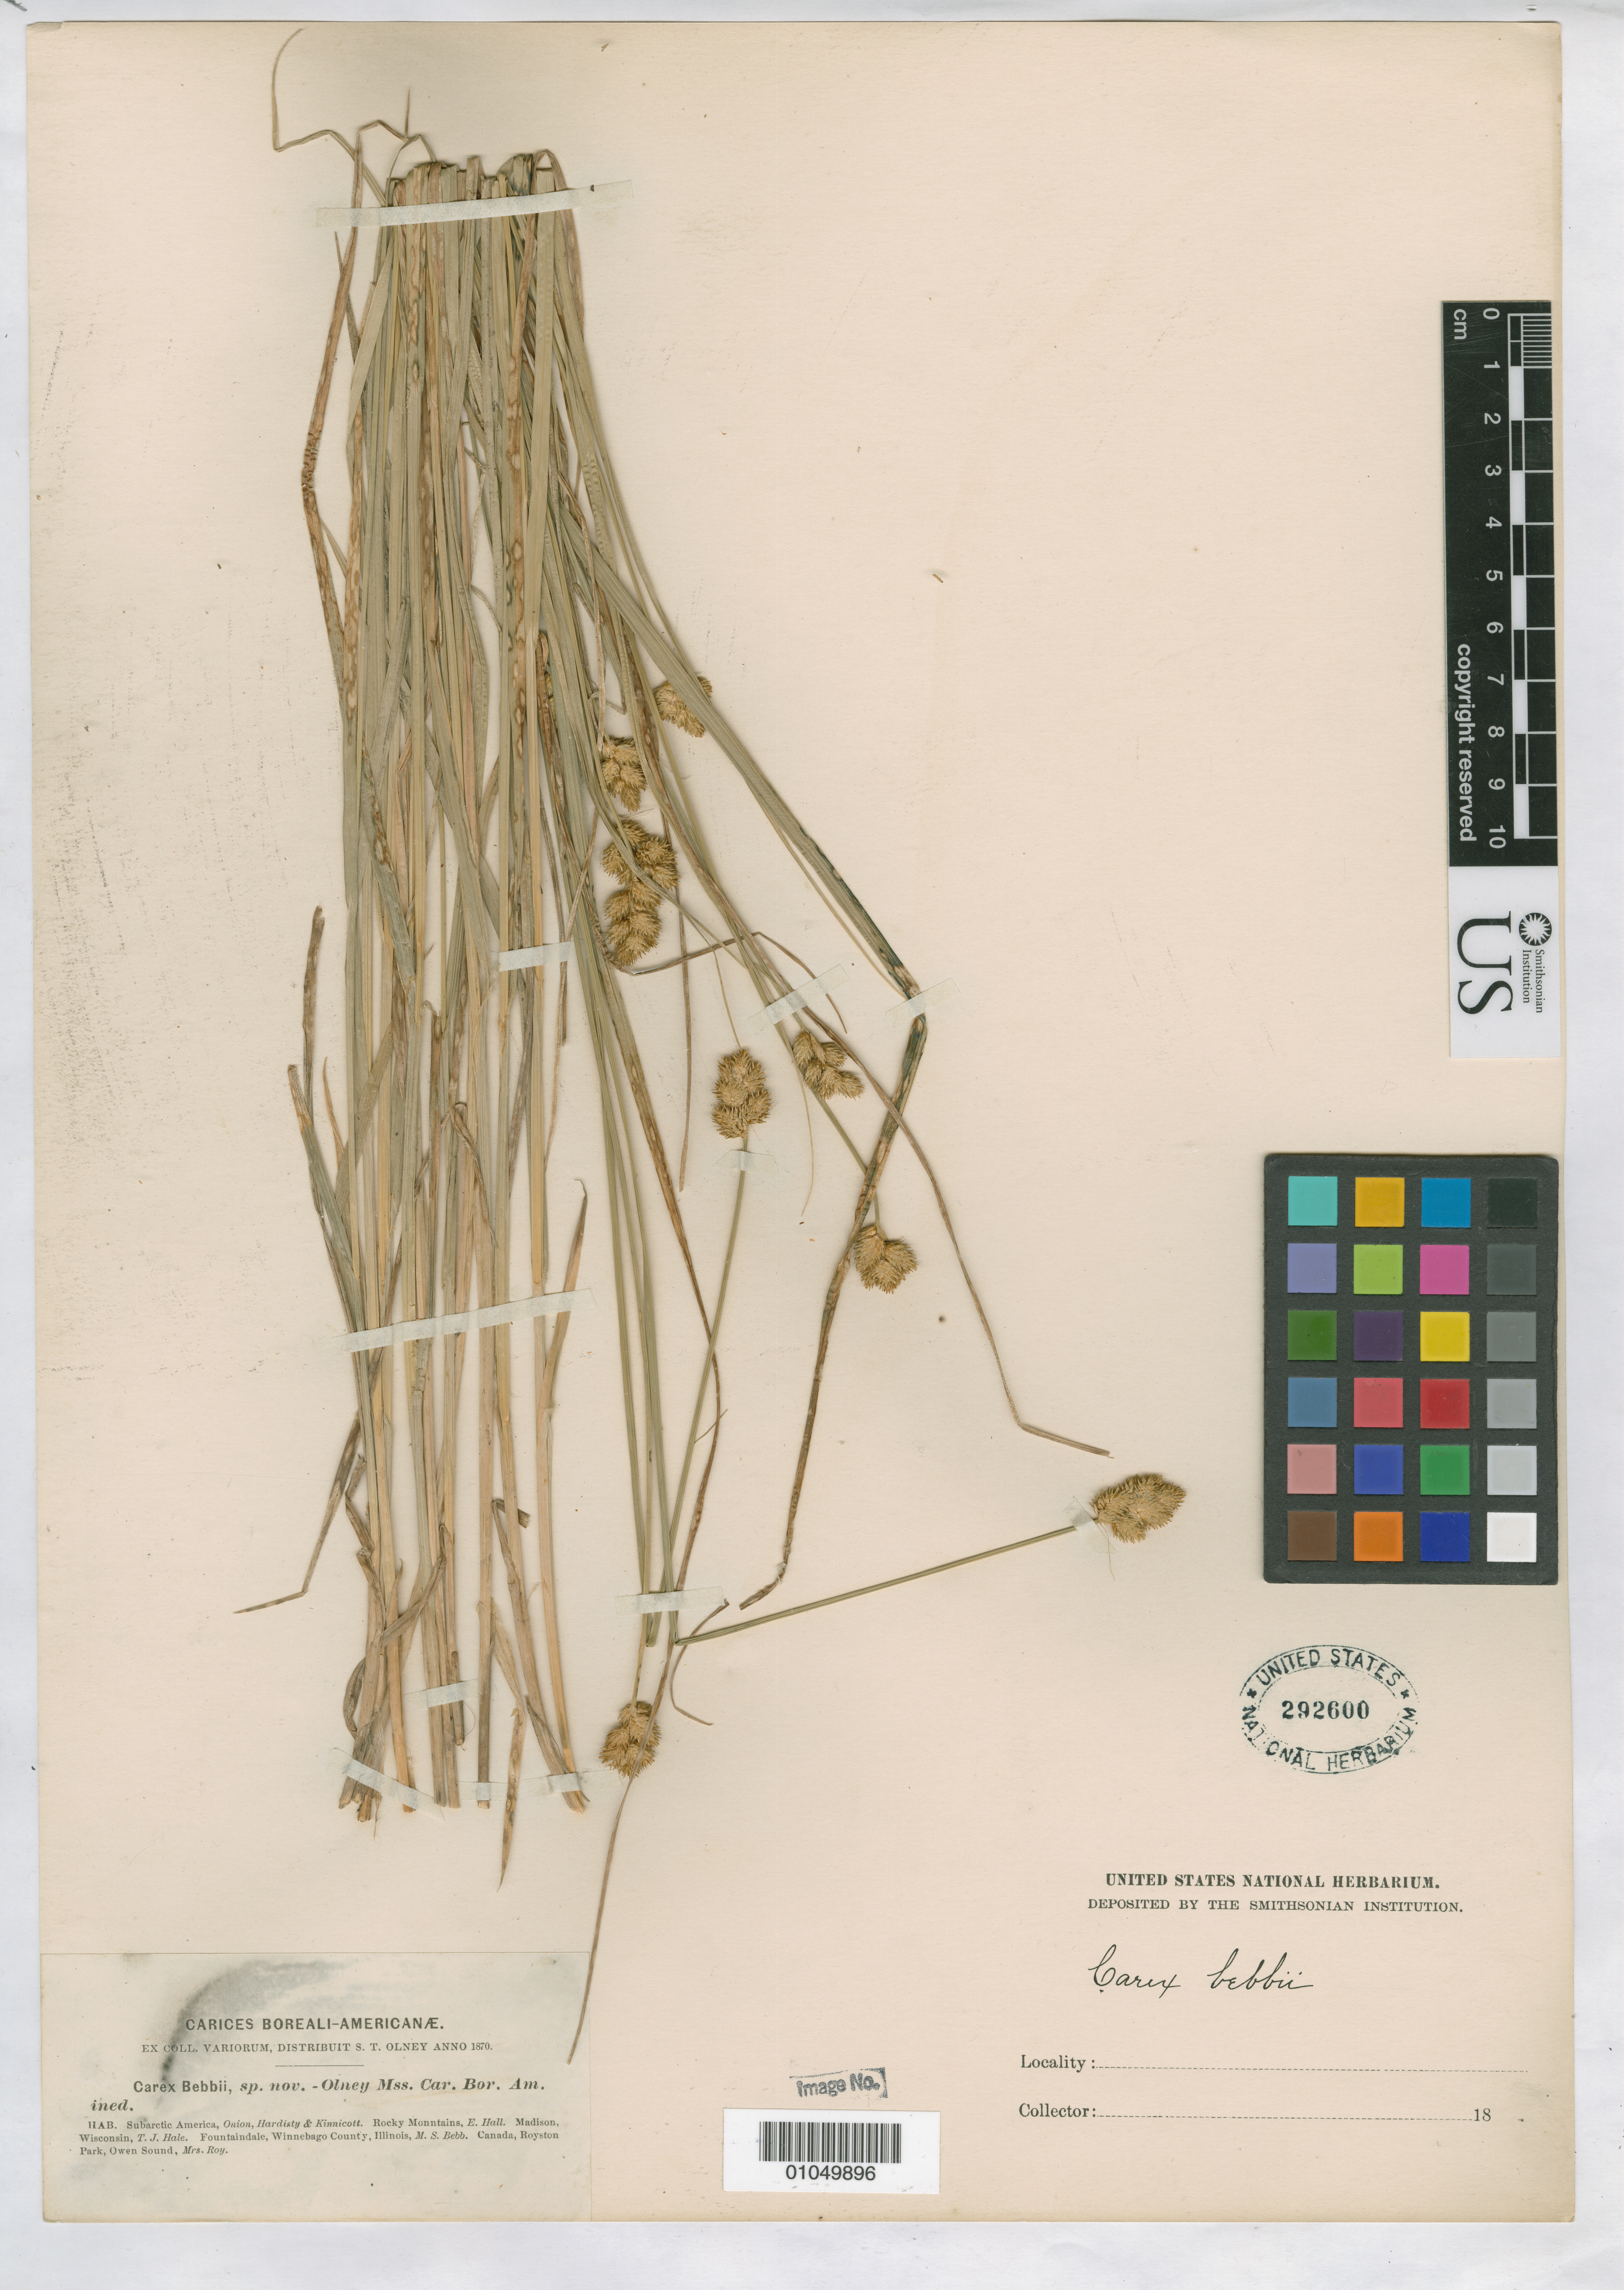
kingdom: Plantae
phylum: Tracheophyta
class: Liliopsida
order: Poales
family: Cyperaceae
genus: Carex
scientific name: Carex tribuloides var. bebbii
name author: L.H. Bailey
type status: Syntype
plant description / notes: Label cites various collectors & localities (Canada & USA)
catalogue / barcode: US 292600